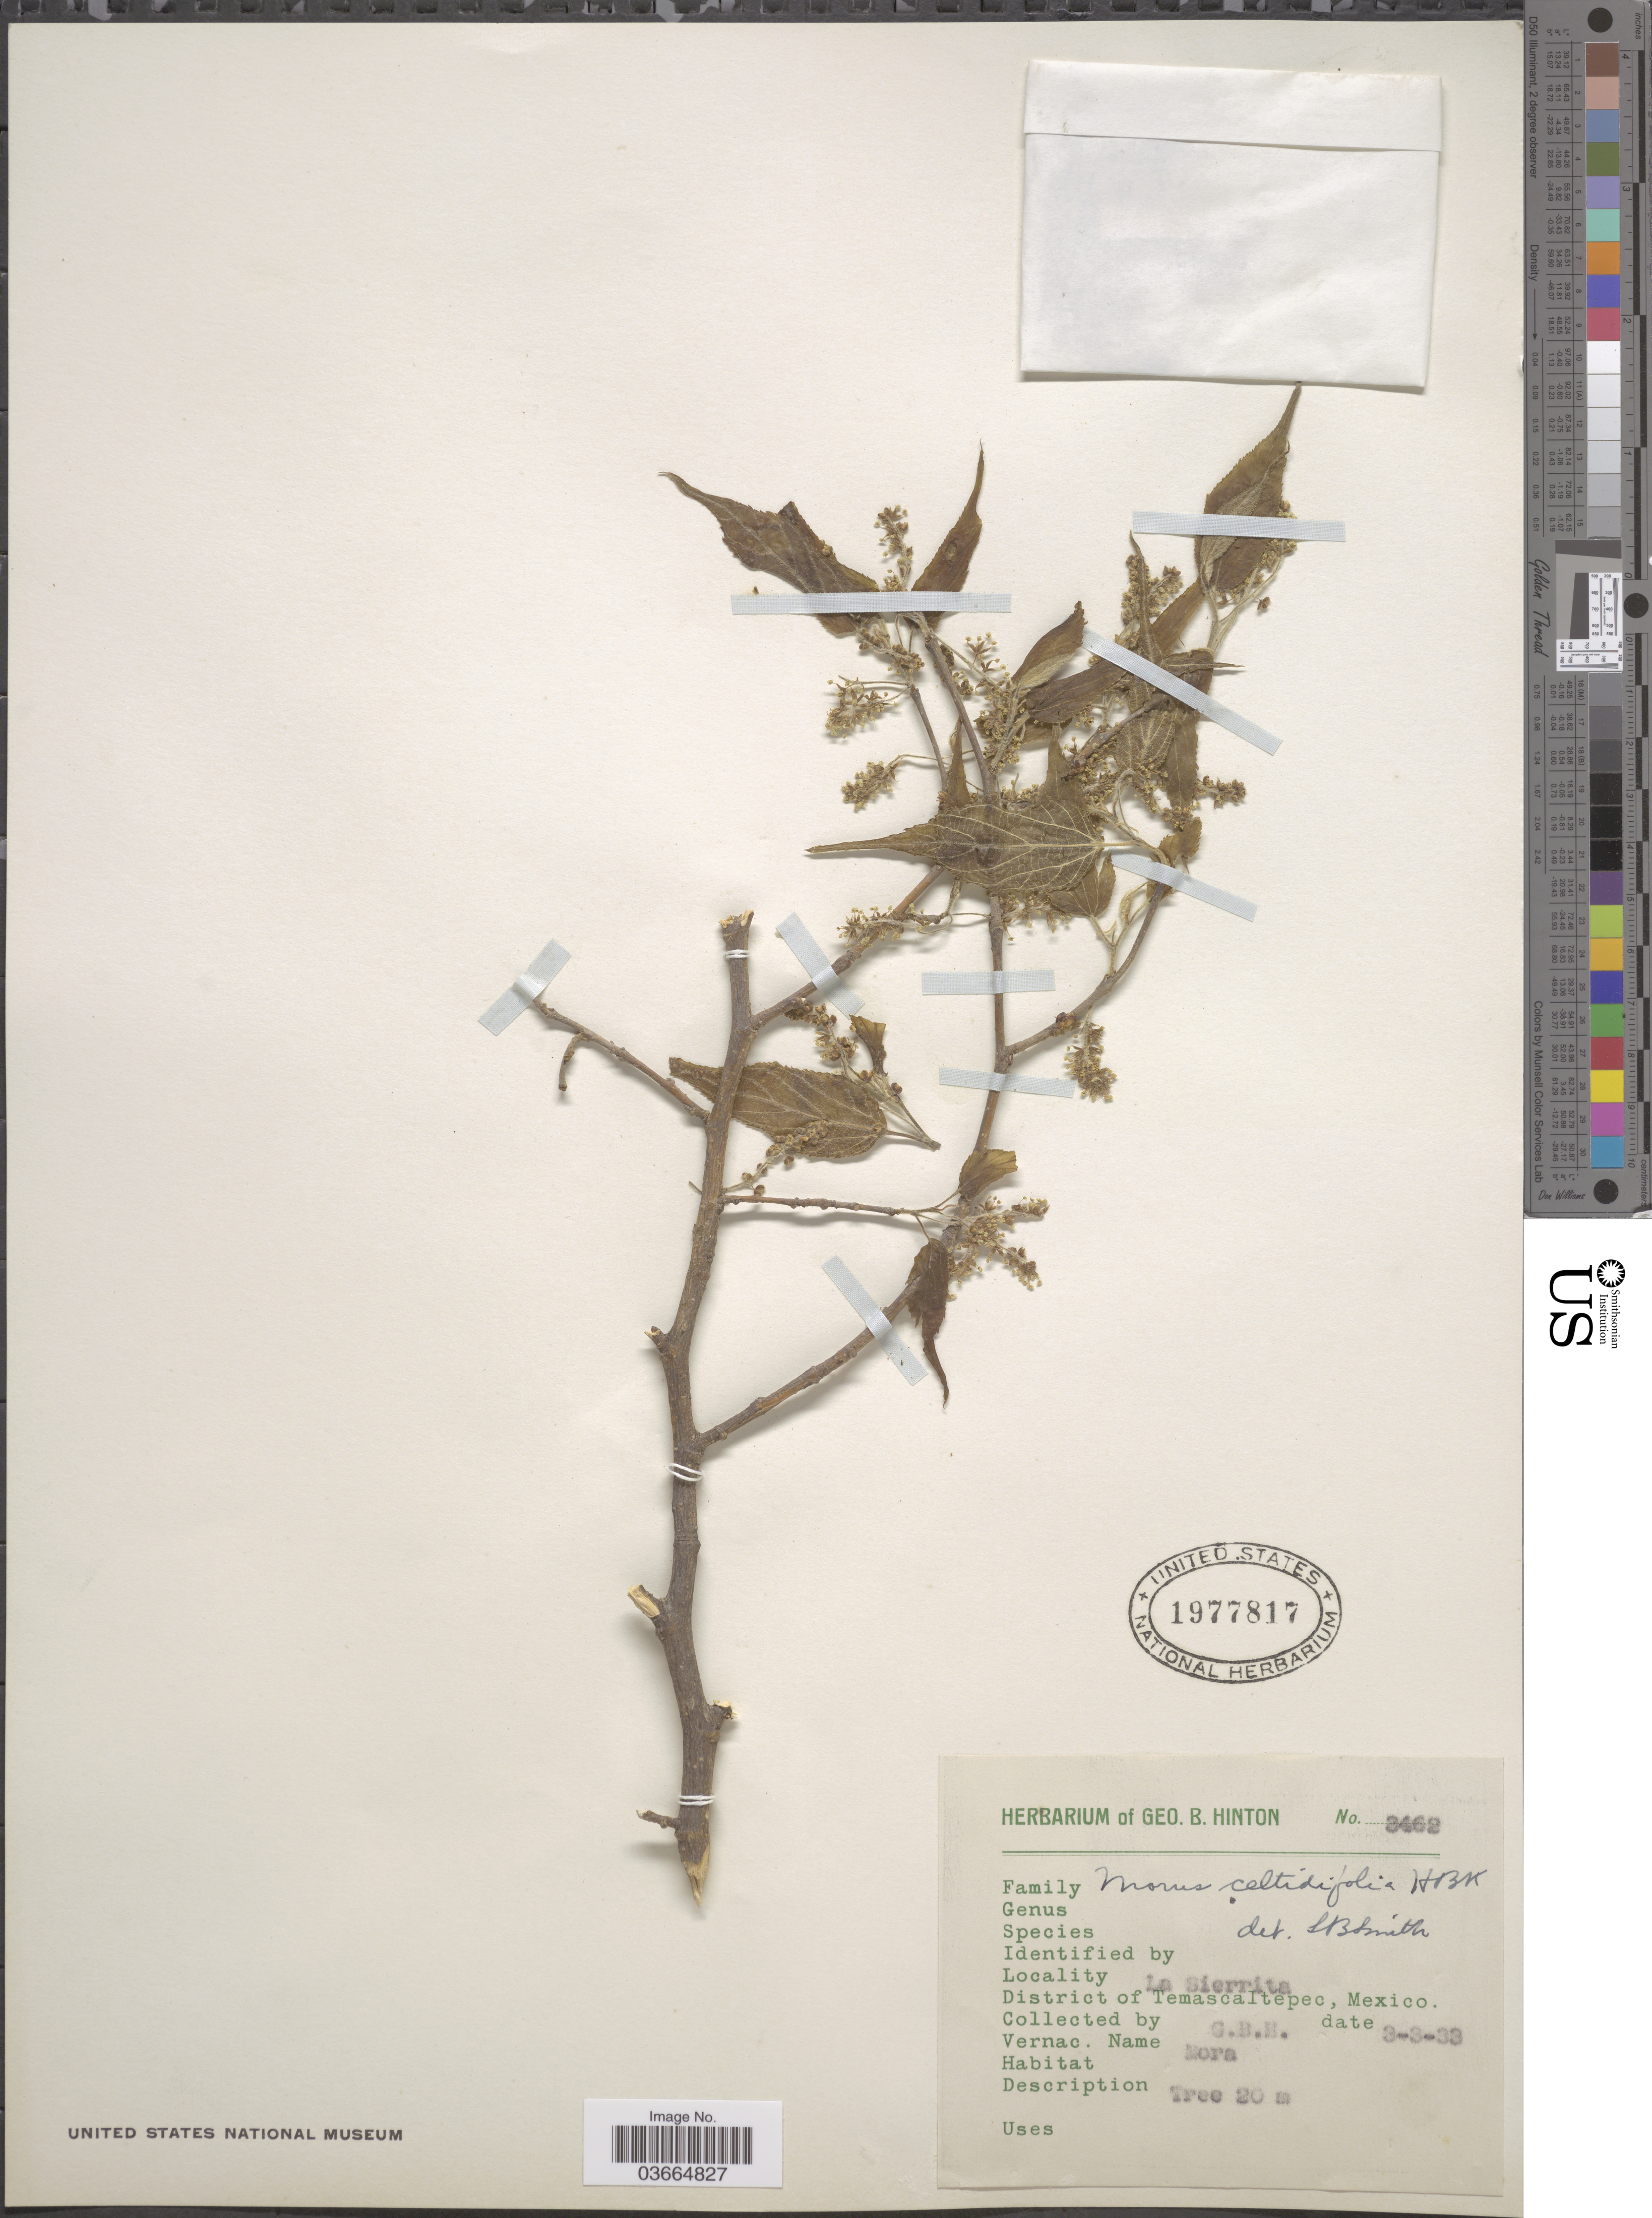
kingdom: Plantae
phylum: Tracheophyta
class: Magnoliopsida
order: Rosales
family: Moraceae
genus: Morus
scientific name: Morus celtidifolia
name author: Kunth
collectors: G. B. Hinton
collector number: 3462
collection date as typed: Transcribed d/m/y: 3/3/33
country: Mexico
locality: La Sierrita. District of Temascaltepec.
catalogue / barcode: US 1977817